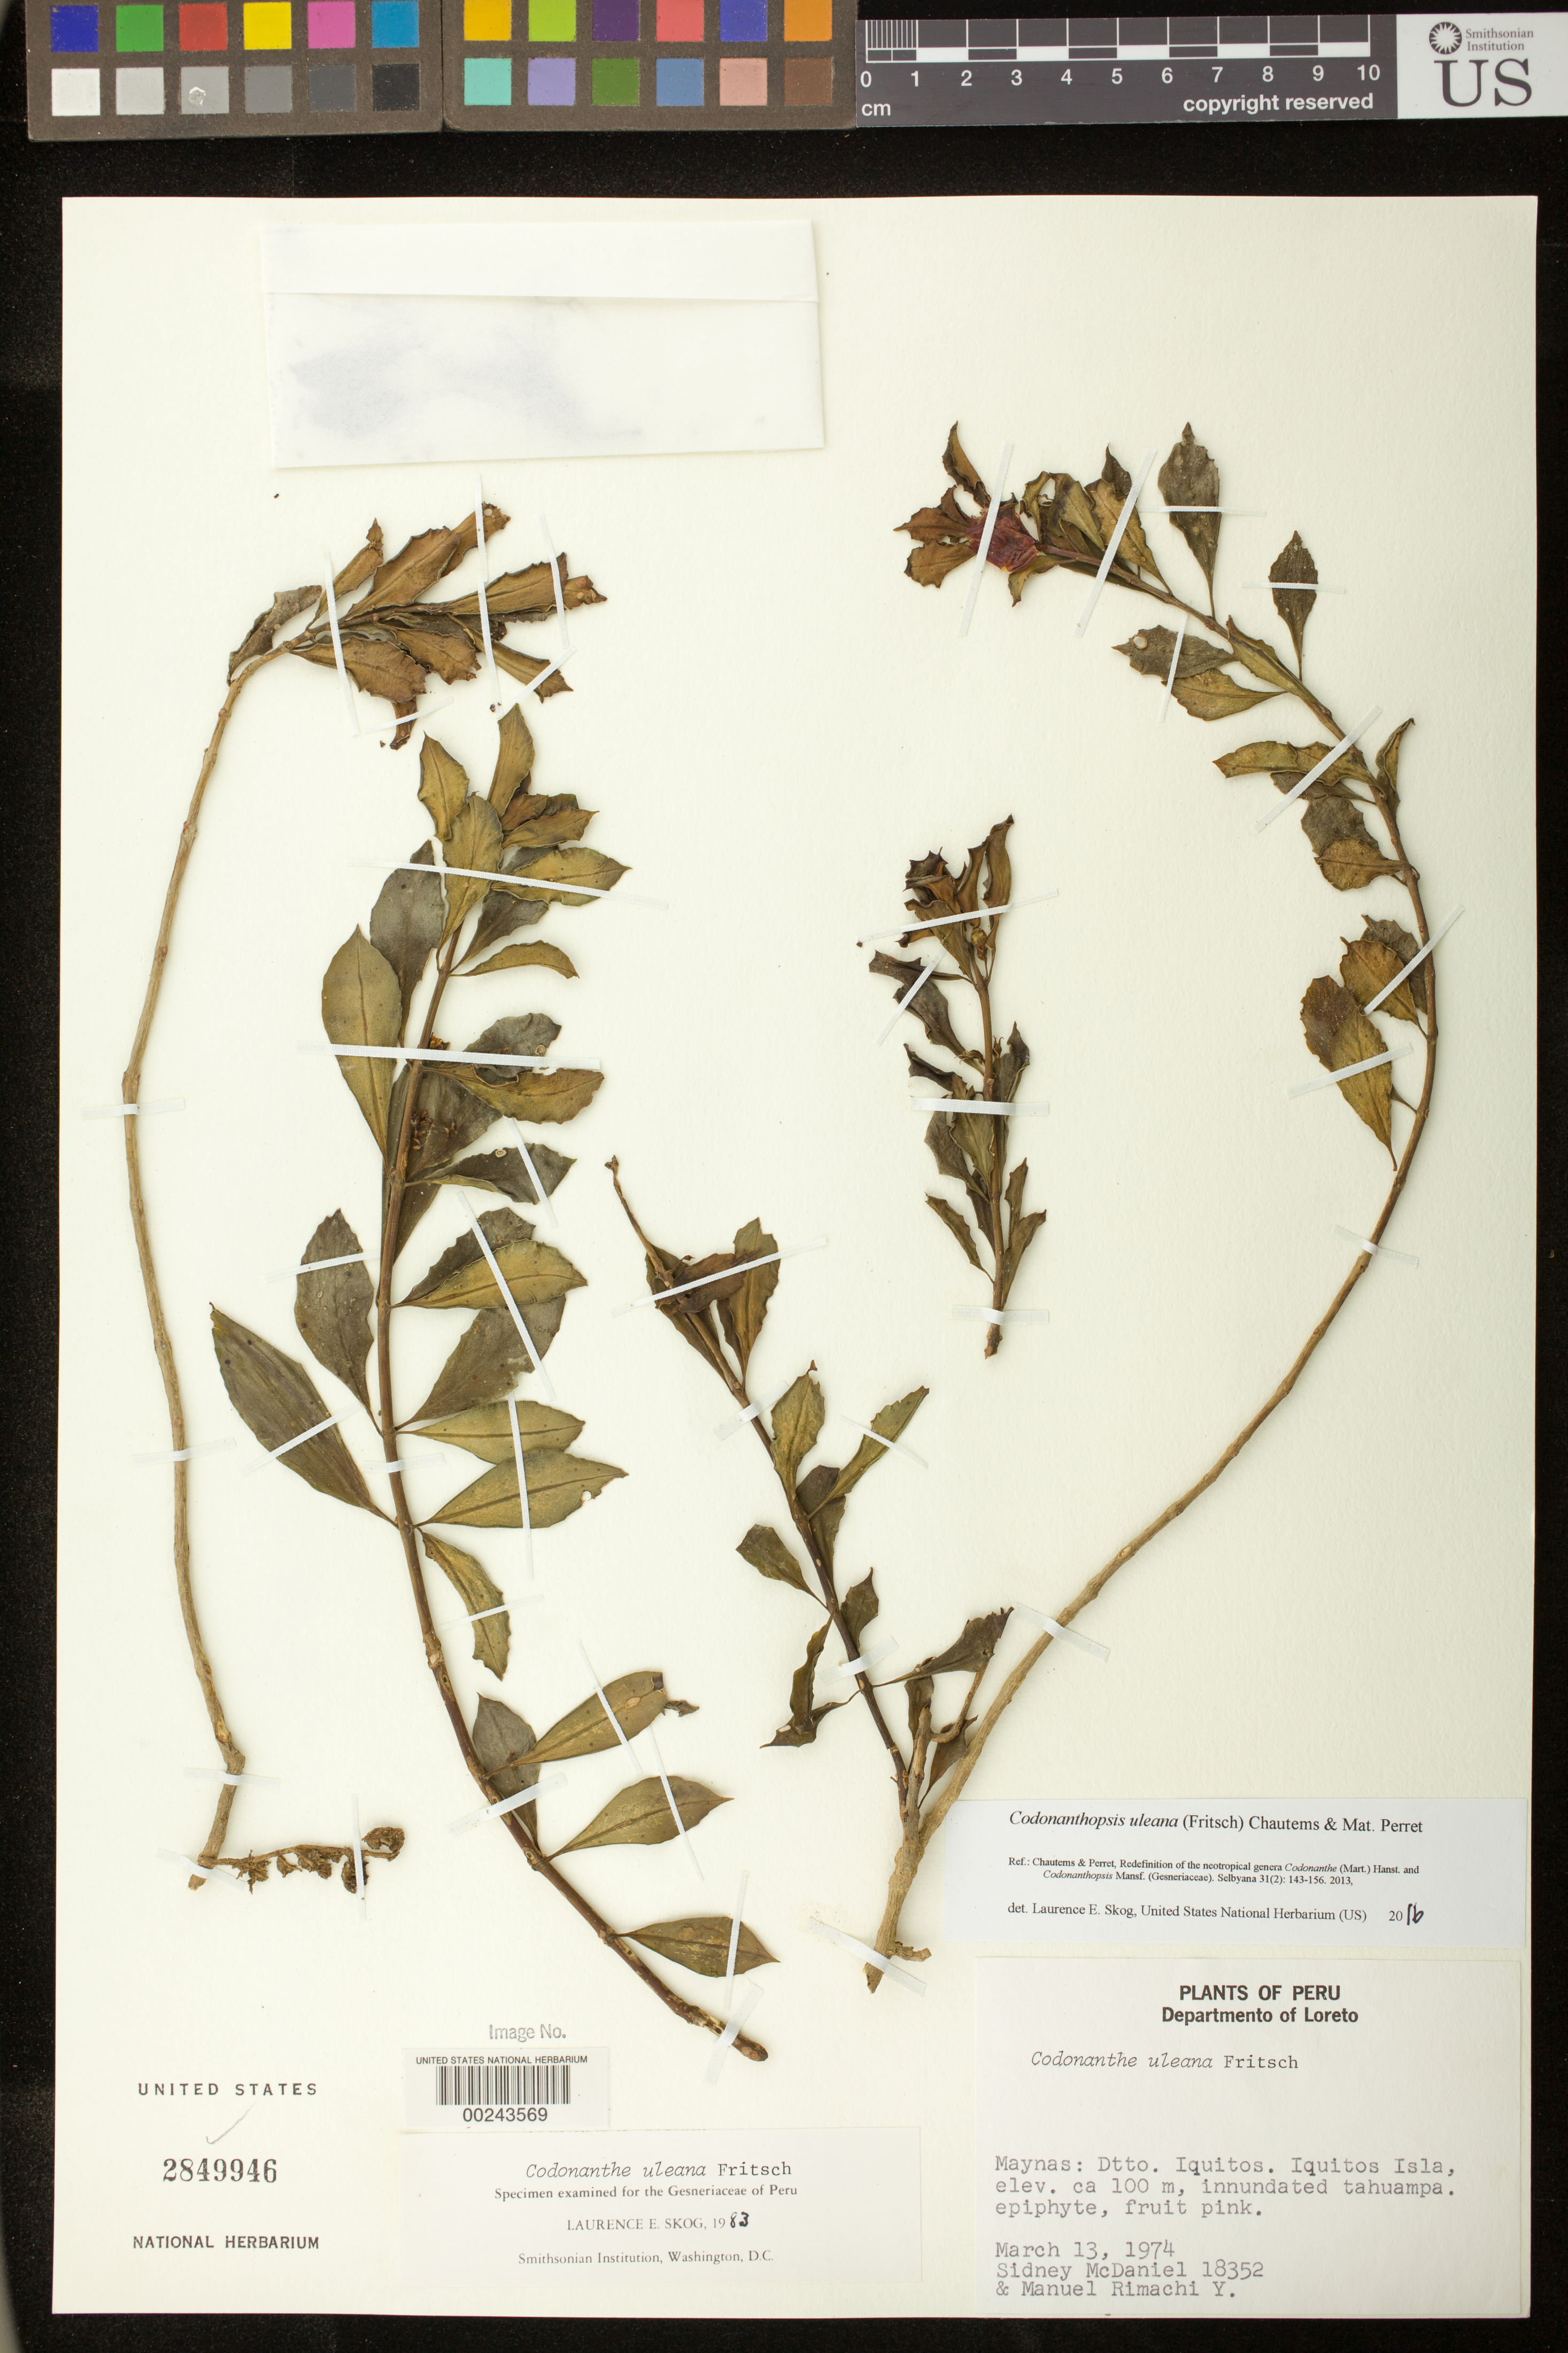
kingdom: Plantae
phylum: Tracheophyta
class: Magnoliopsida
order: Lamiales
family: Gesneriaceae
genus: Codonanthopsis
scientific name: Codonanthopsis uleana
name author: (Fritsch) Chautems & Mat.Perret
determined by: Skog, Laurence E.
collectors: S. McDaniel & M. Rimachi Y.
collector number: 18352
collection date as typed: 13 Mar 1974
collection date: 1974-03-13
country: Peru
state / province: Loreto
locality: Prov. Maynas, Dtto. Iquitos, Iquitos Isla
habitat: Inundated tahuampa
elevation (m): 100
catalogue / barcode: US 2849946